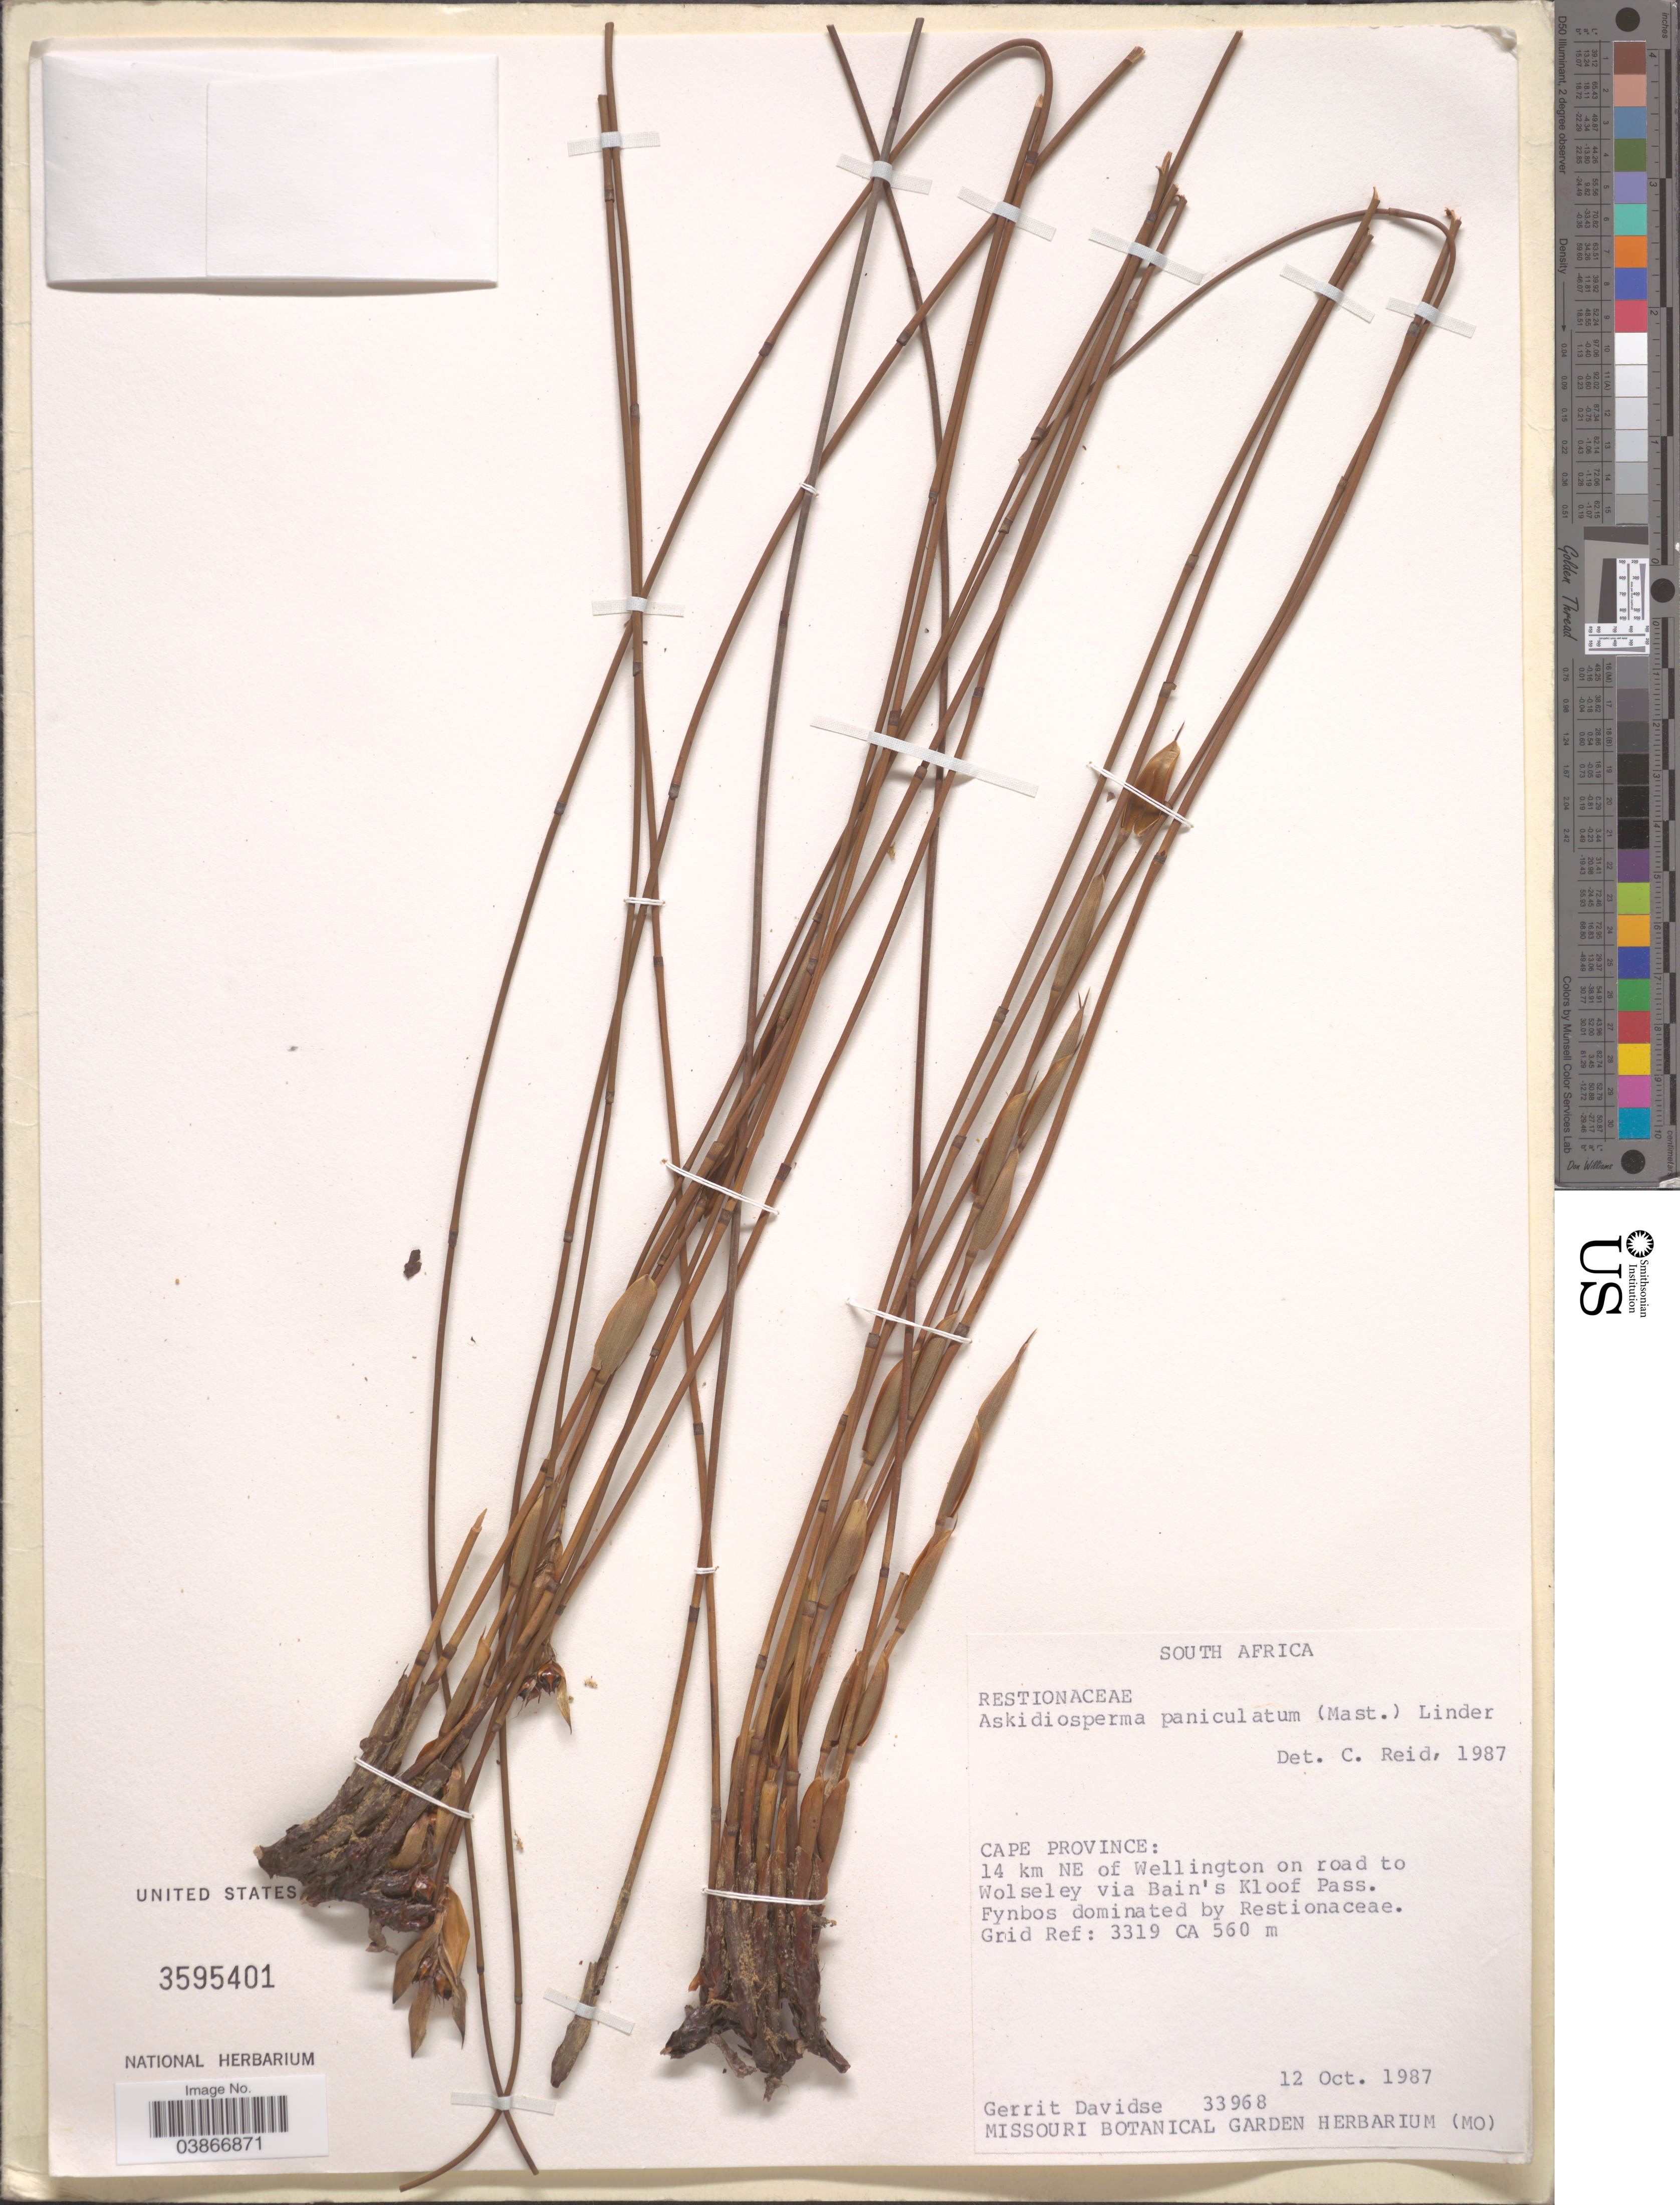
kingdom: Plantae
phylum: Tracheophyta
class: Liliopsida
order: Poales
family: Restionaceae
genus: Askidiosperma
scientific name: Askidiosperma paniculatum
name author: (Mast.) H.P. Linder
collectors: G. Davidse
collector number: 33968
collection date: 1987-10-12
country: South Africa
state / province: Western Cape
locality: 14 km NE of Wellington on road to Wolseley via Bain's Kloof Pass. Grid Ref: 3319 CA.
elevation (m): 560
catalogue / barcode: US 3595401